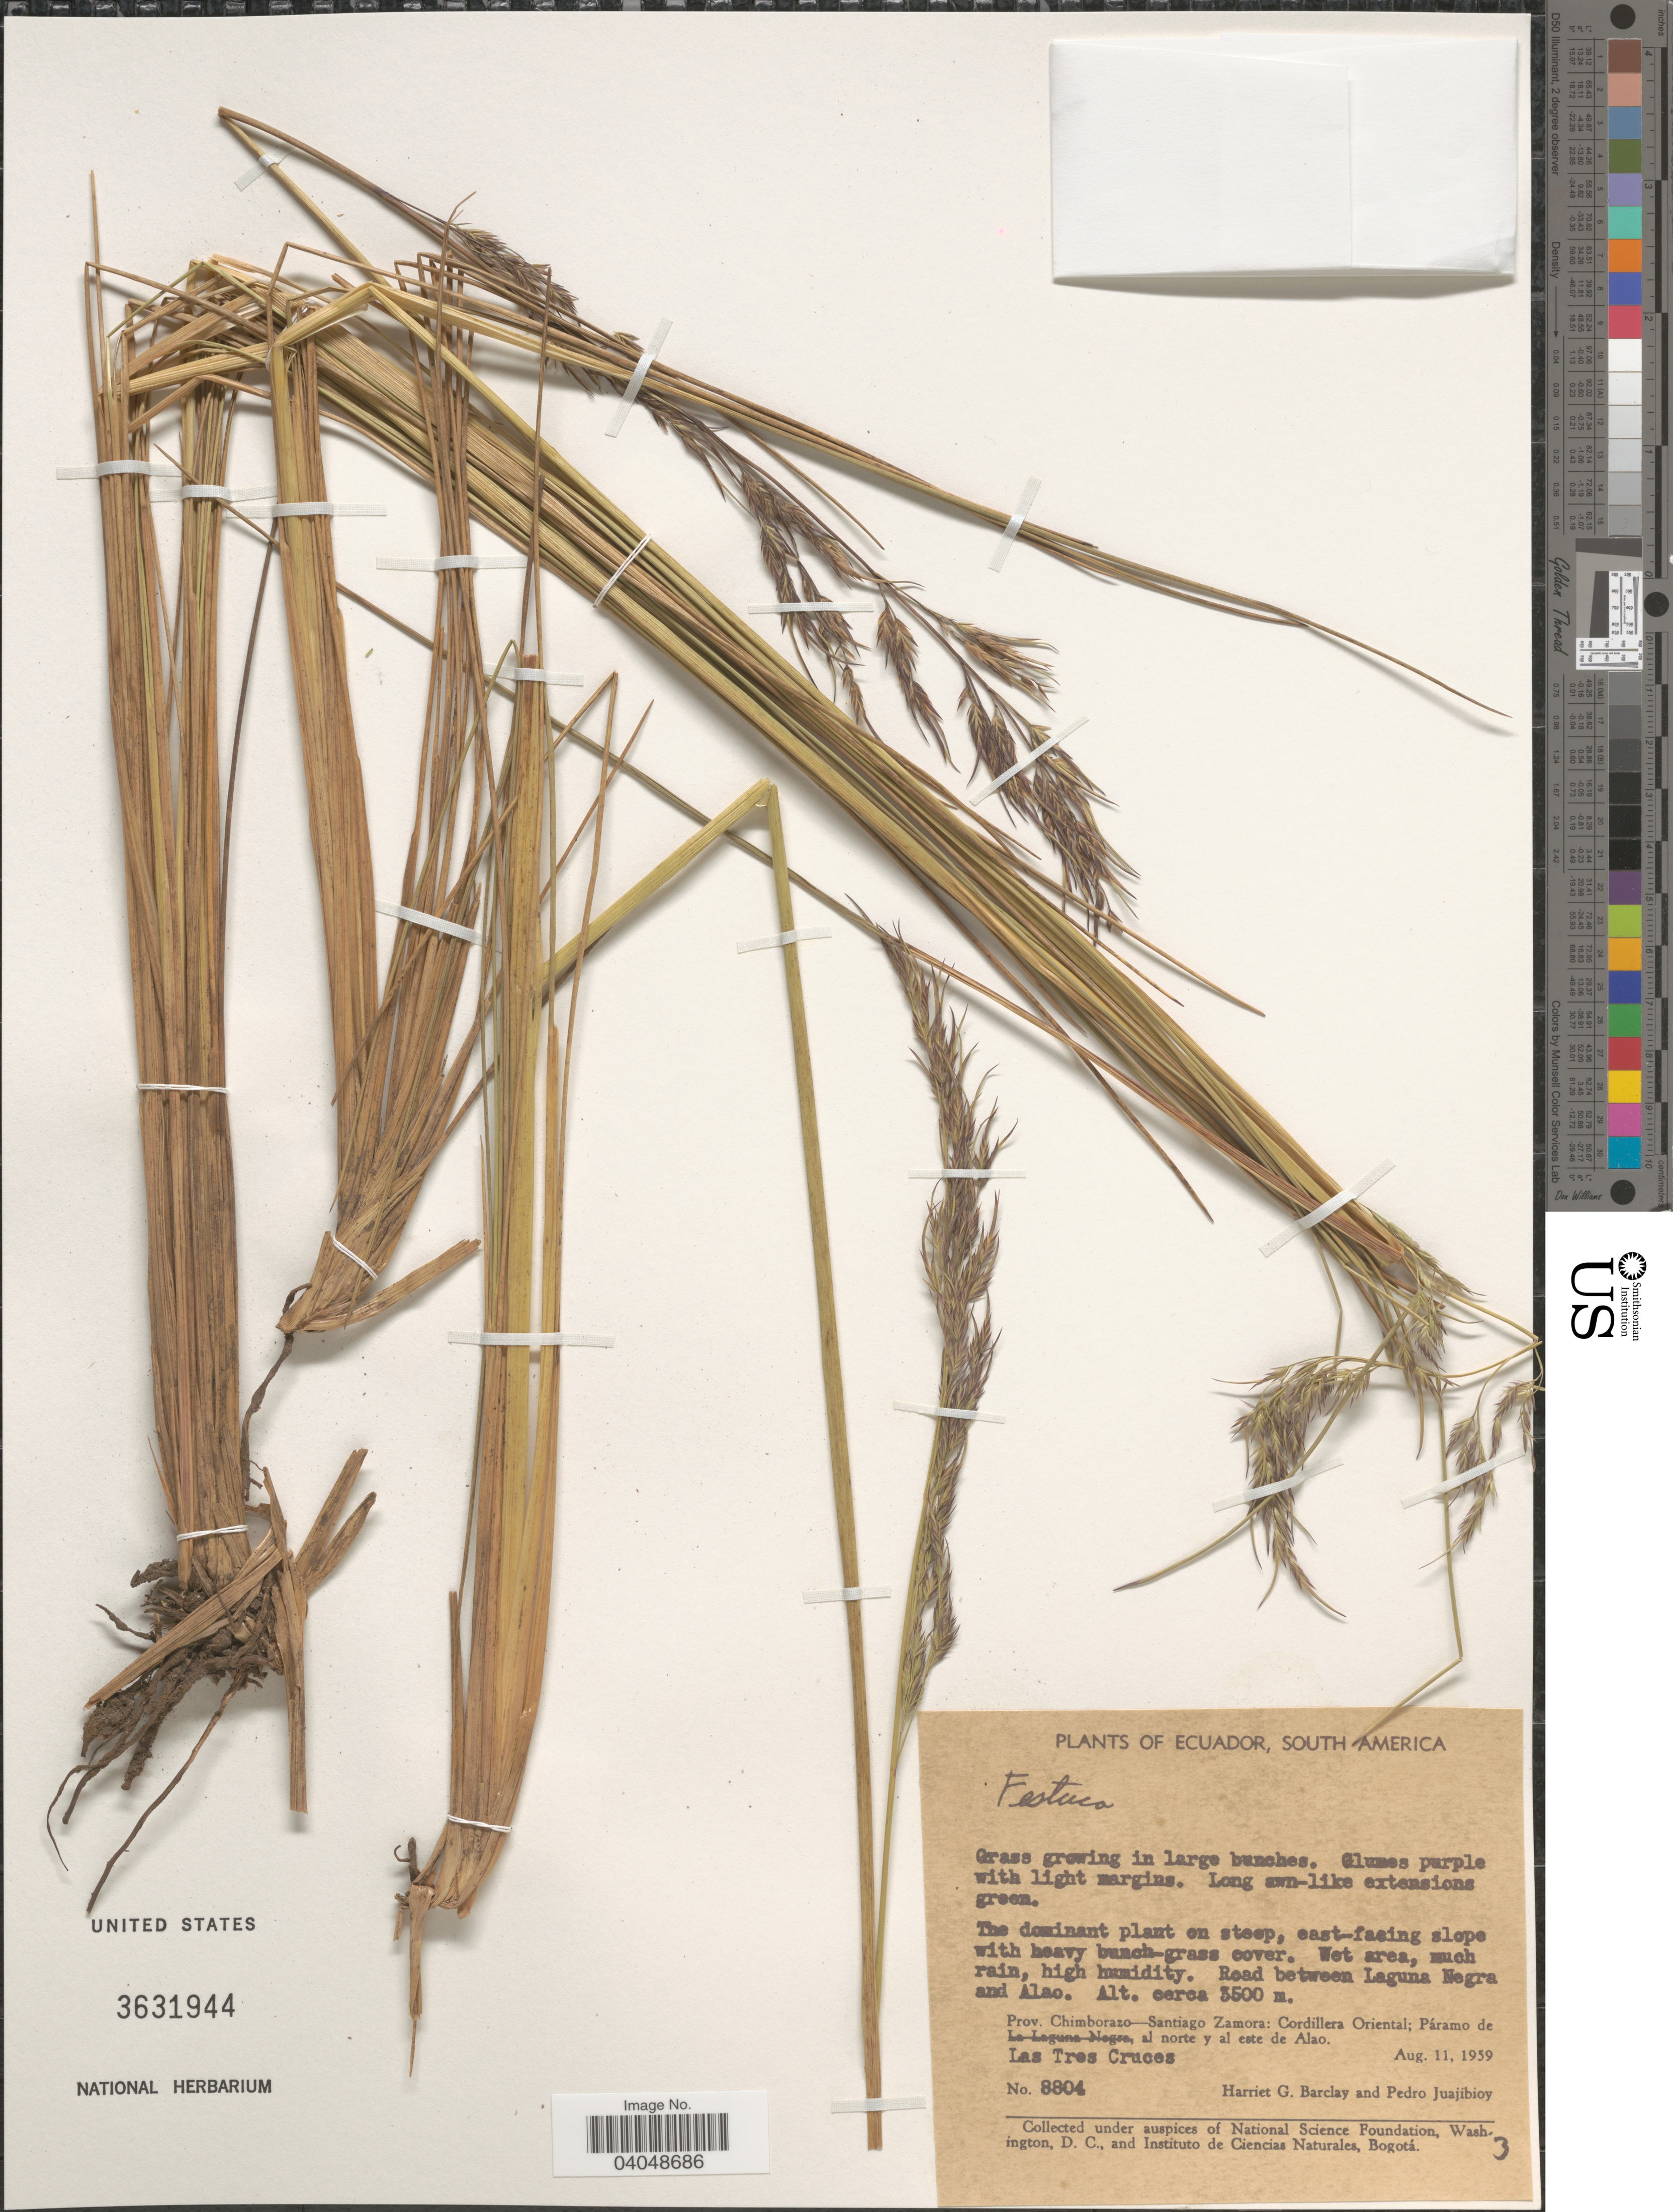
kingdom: Plantae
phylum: Tracheophyta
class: Liliopsida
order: Poales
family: Poaceae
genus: Festuca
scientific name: Festuca sp.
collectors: H. G. Barclay & P. Juajibioy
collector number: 8804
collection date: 1959-08-11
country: Ecuador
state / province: Chimborazo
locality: Road between Laguna Negra and Alao. Prov. Chimborazo-Santiago Zamora: Cordillera Oriental; Páramo de Las Tres Cruces, al norte y al este de Alao.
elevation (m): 3500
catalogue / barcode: US 3631944